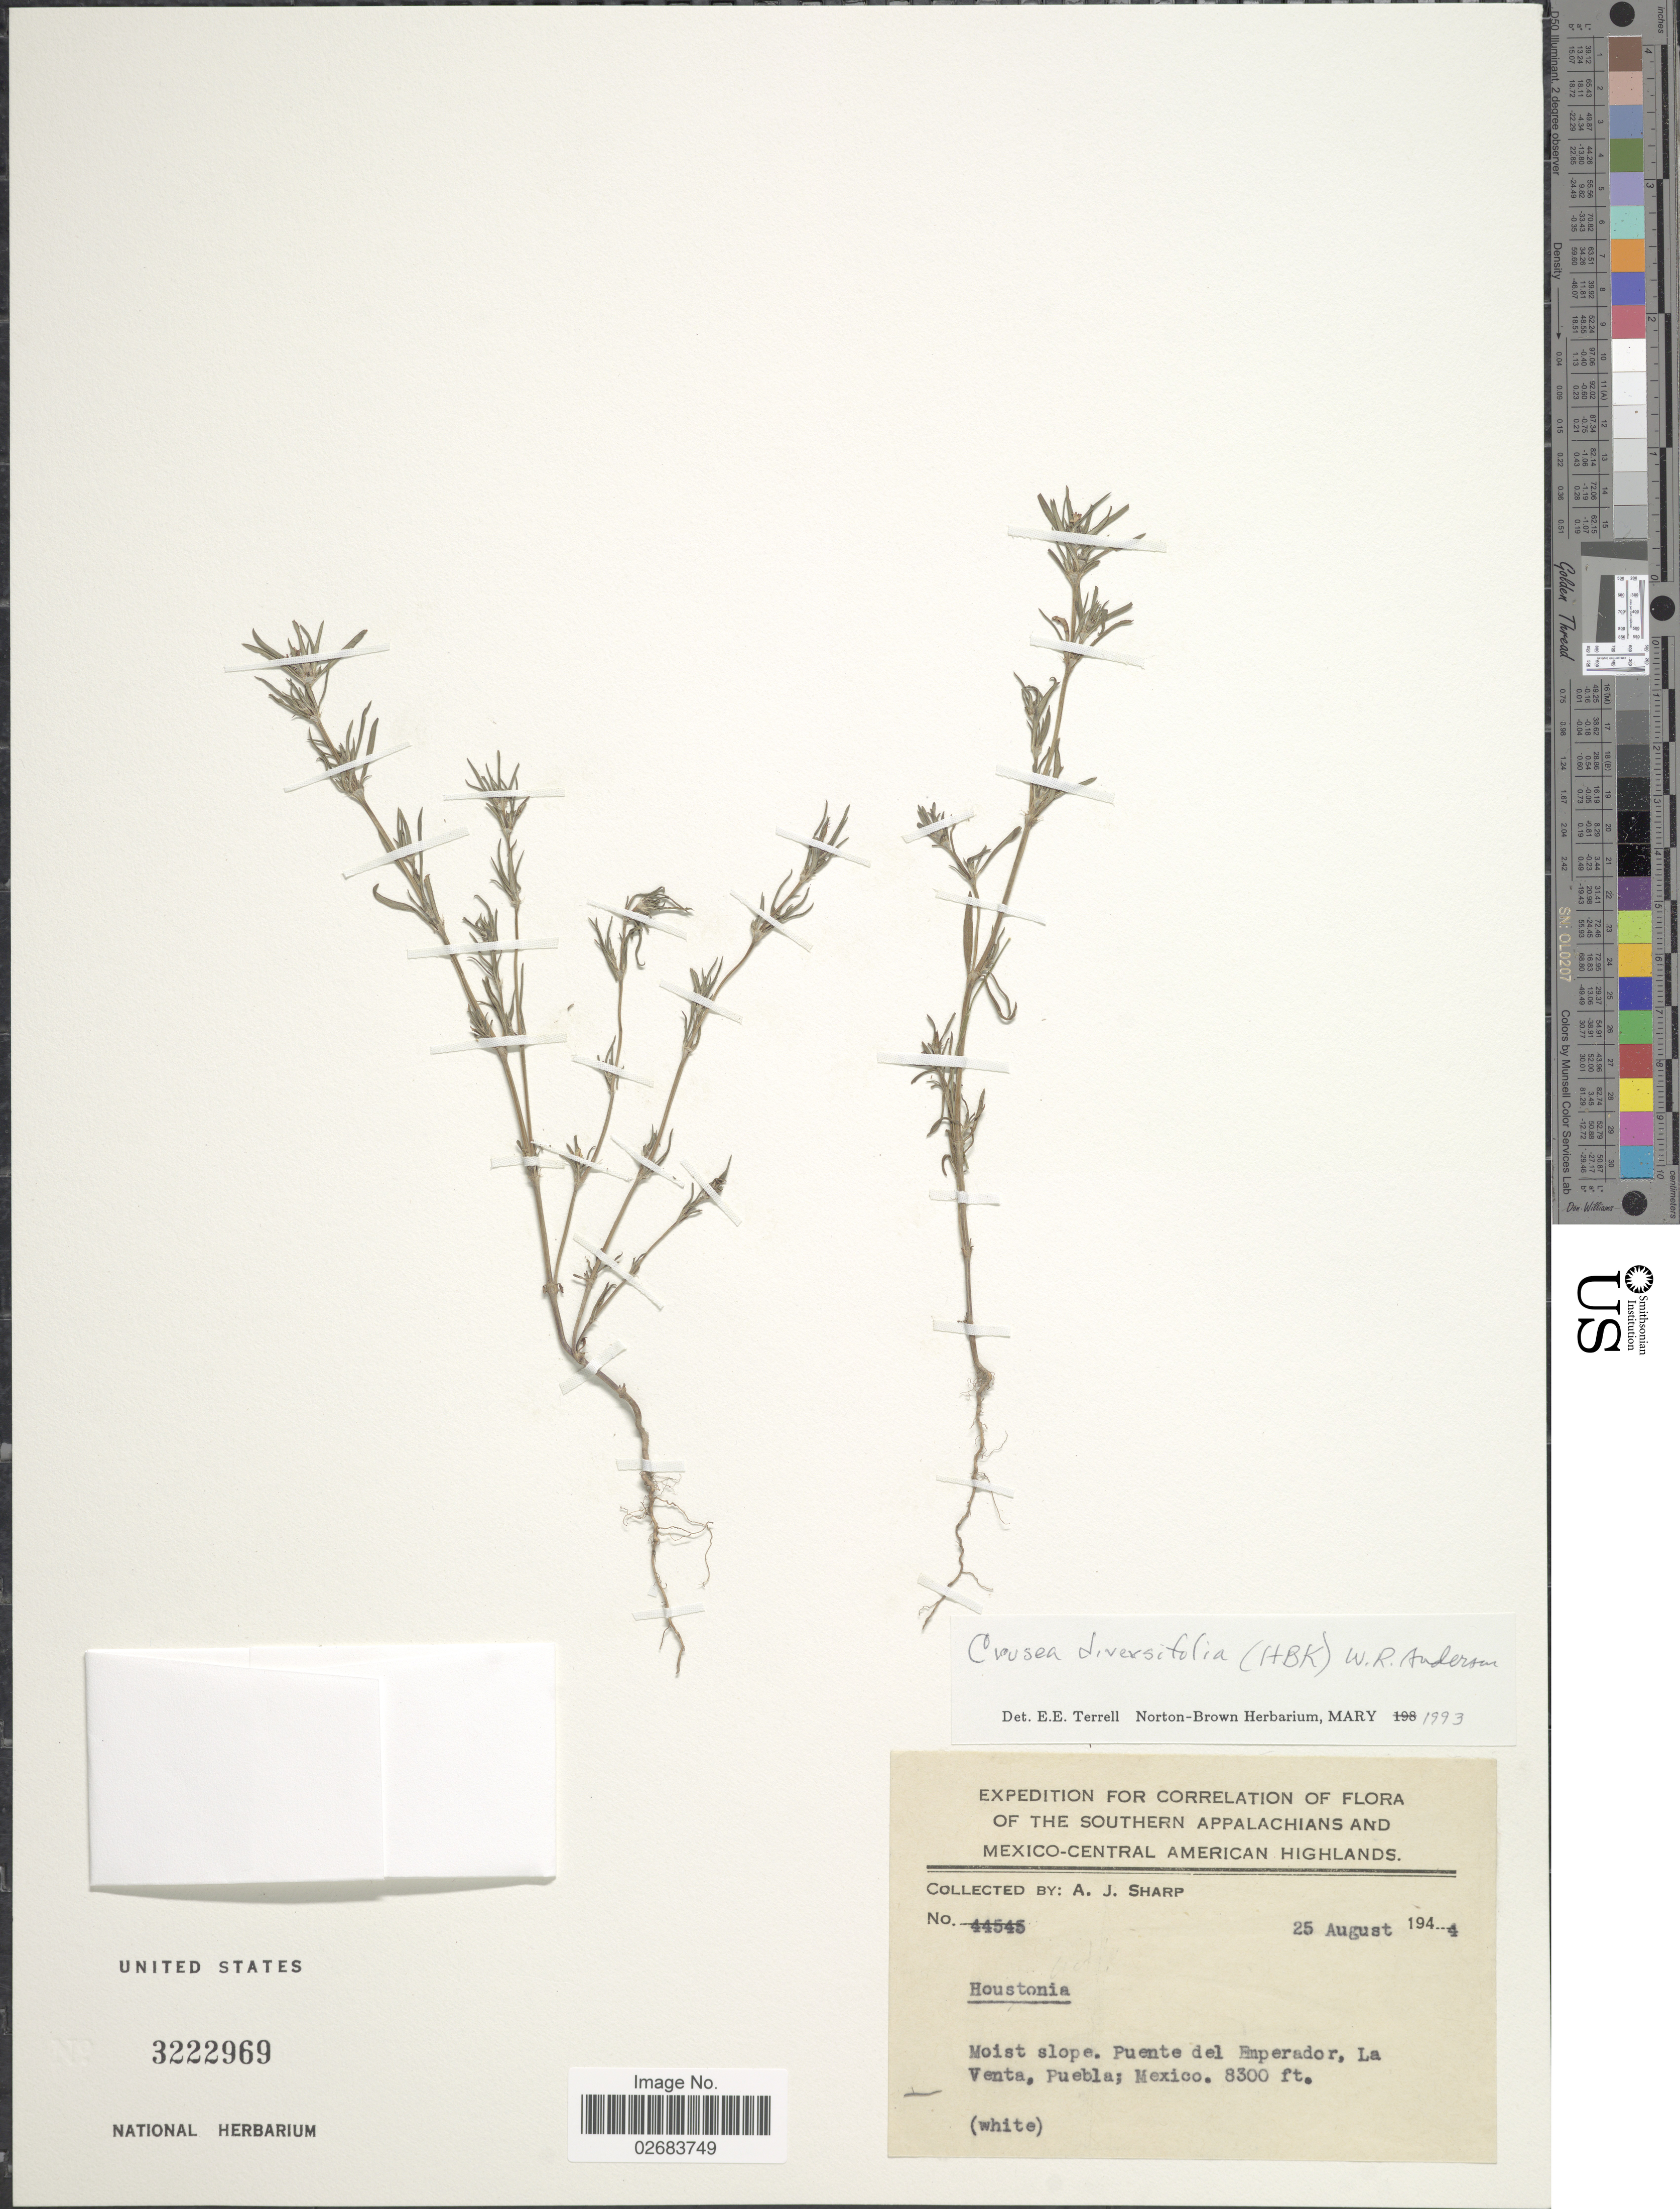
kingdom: Plantae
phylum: Tracheophyta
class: Magnoliopsida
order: Gentianales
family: Rubiaceae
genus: Crusea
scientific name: Crusea diversifolia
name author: (Kunth) W.R. Anderson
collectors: A. J. Sharp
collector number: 44545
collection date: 1944-08-25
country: Mexico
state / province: Puebla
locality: Southern Appalachians and Mexico-Central American Highlands. Moist slope. Puente del Emperador, La Venta.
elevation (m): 2530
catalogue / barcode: US 3222969